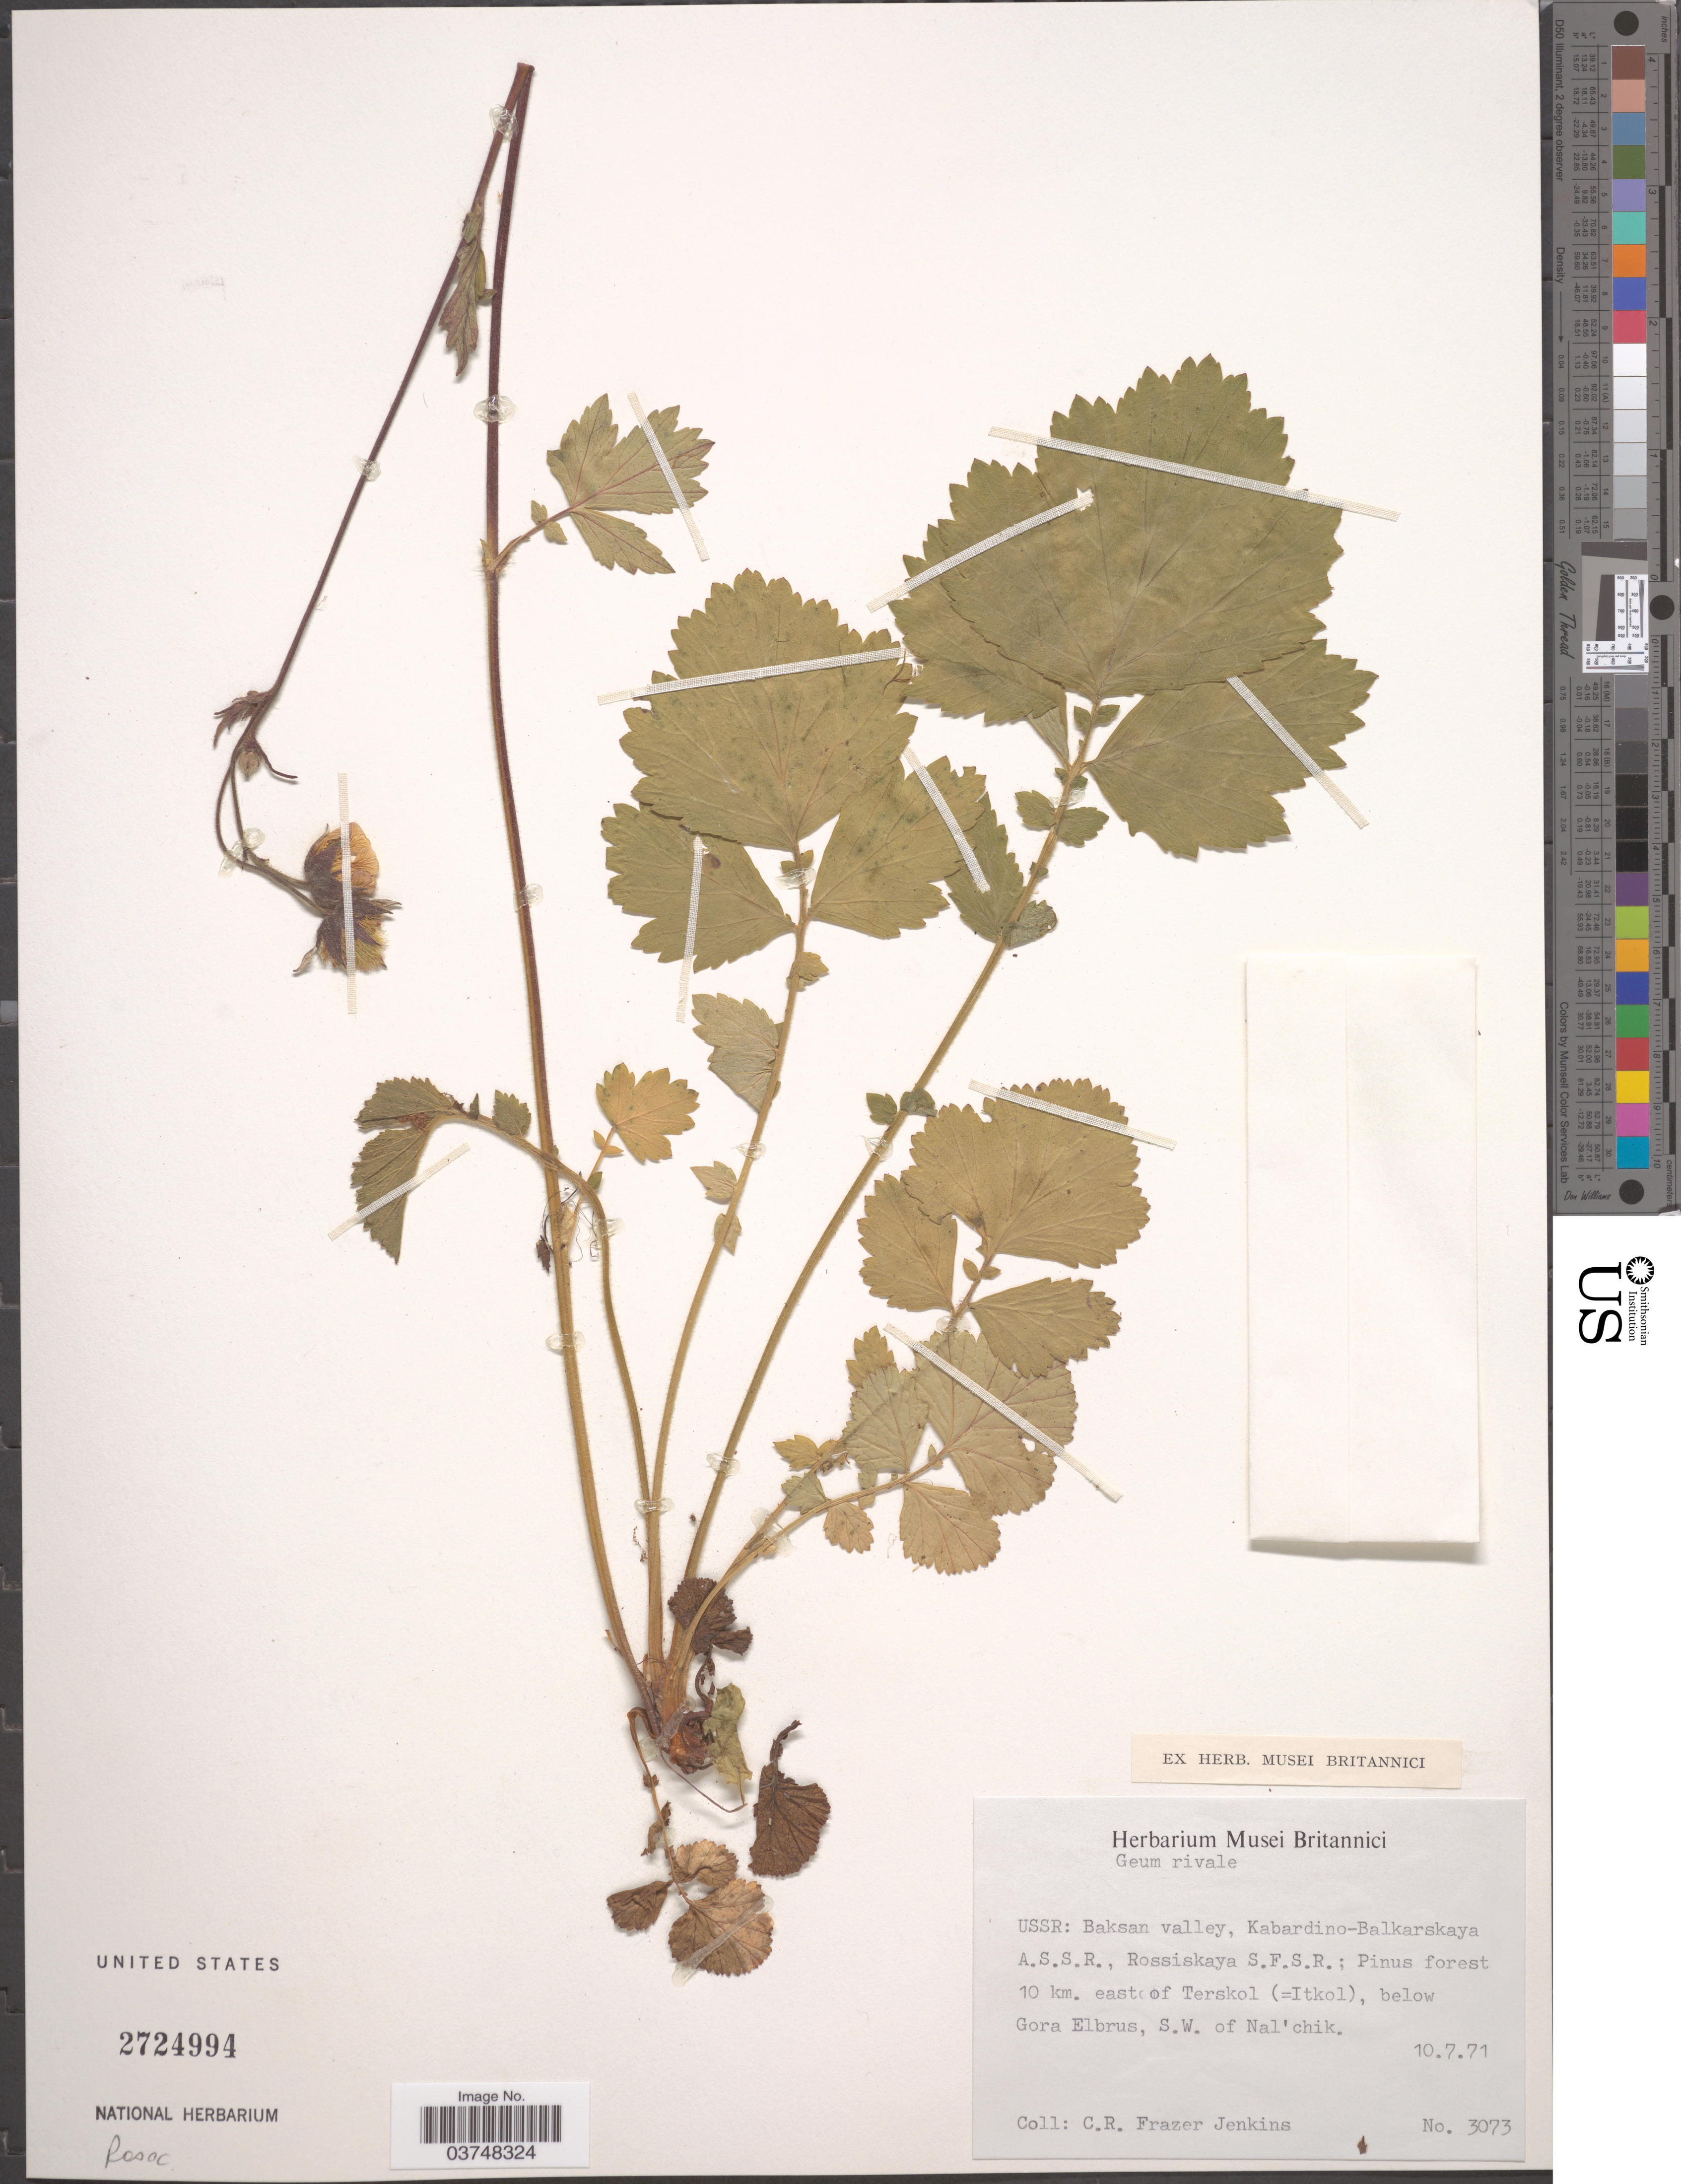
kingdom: Plantae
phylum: Tracheophyta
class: Magnoliopsida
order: Rosales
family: Rosaceae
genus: Geum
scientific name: Geum rivale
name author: L.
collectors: C. R. Fraser-Jenkins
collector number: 3073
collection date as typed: Transcribed d/m/y: 10/7/71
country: Russian Federation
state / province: Kabardino-Balkar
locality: USSR: Baksan valley, Kabardino-Balkarskaya A.S.S.R., Rossiskaya S.F.S.R.; Pinus forest 10 km. east of Terskol (=Itkol), below Gora Elbrus, S.W. of Nal'chik.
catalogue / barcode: US 2724994